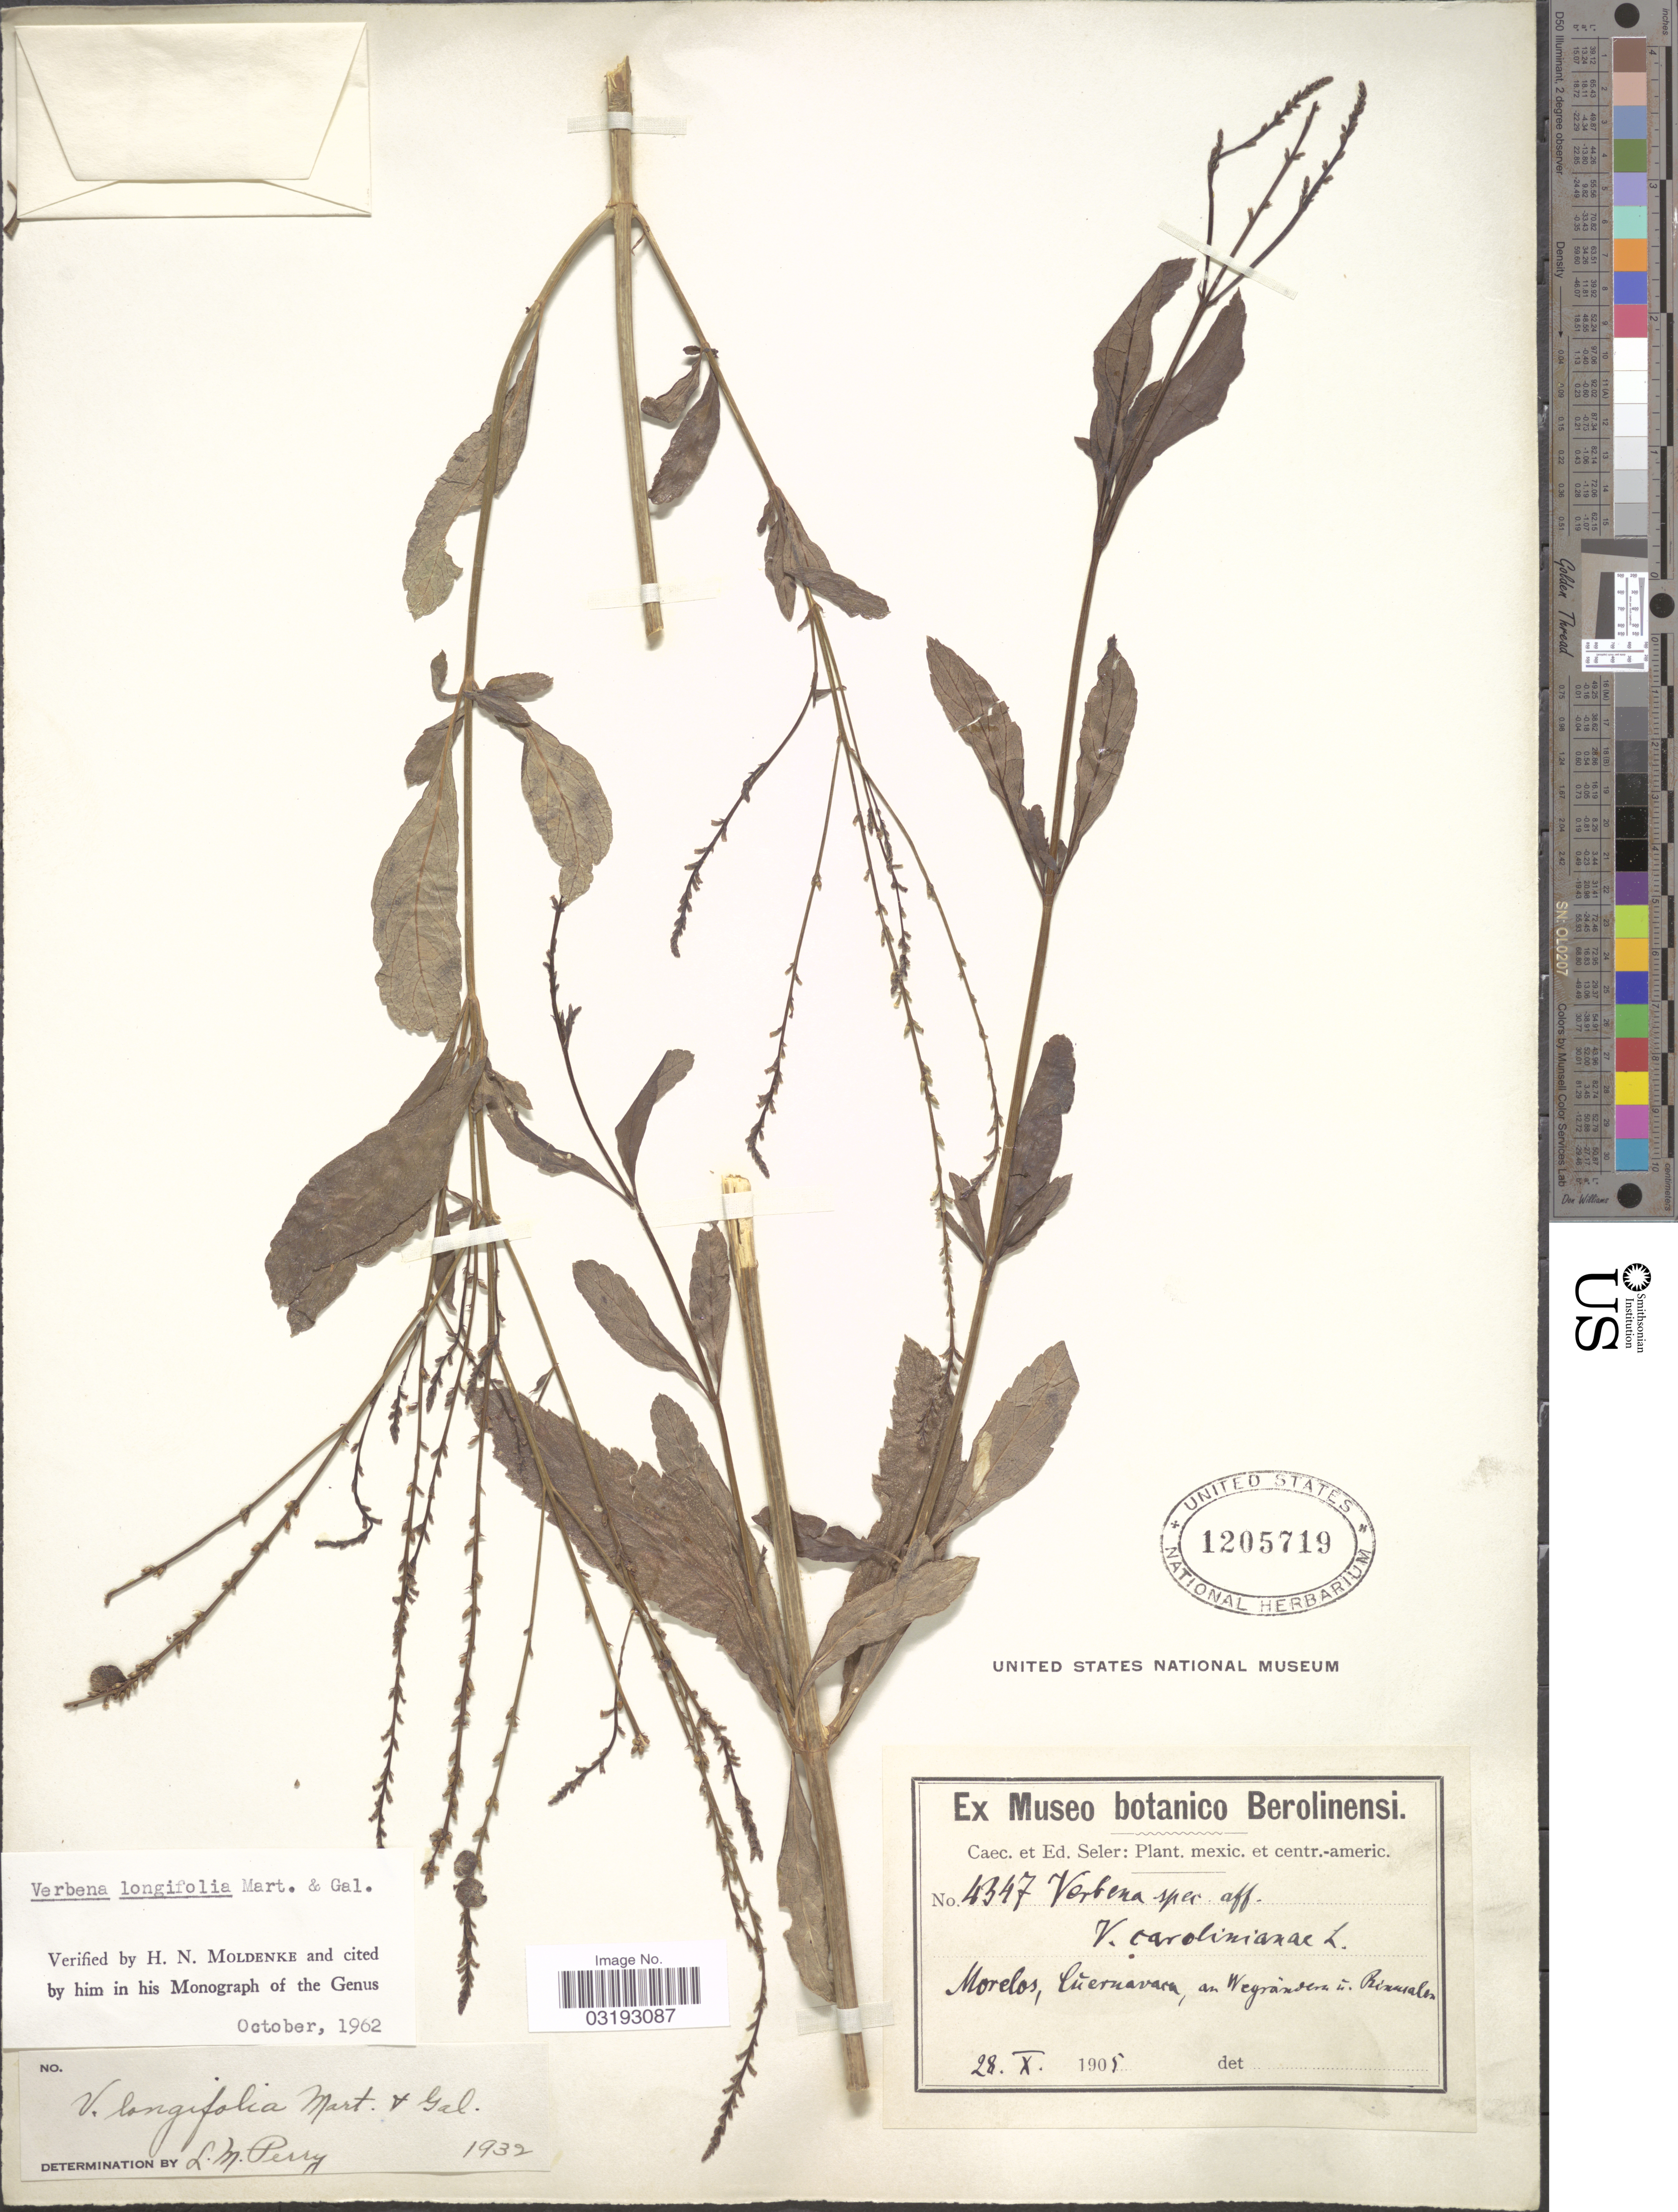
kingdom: Plantae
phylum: Tracheophyta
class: Magnoliopsida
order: Lamiales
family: Verbenaceae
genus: Verbena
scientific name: Verbena longifolia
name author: M. Martens & Galeotti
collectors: C. Seler & E. G. Seler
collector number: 4347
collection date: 1905-10-28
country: Mexico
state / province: Morelos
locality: Cúernavaca.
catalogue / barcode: US 1205719